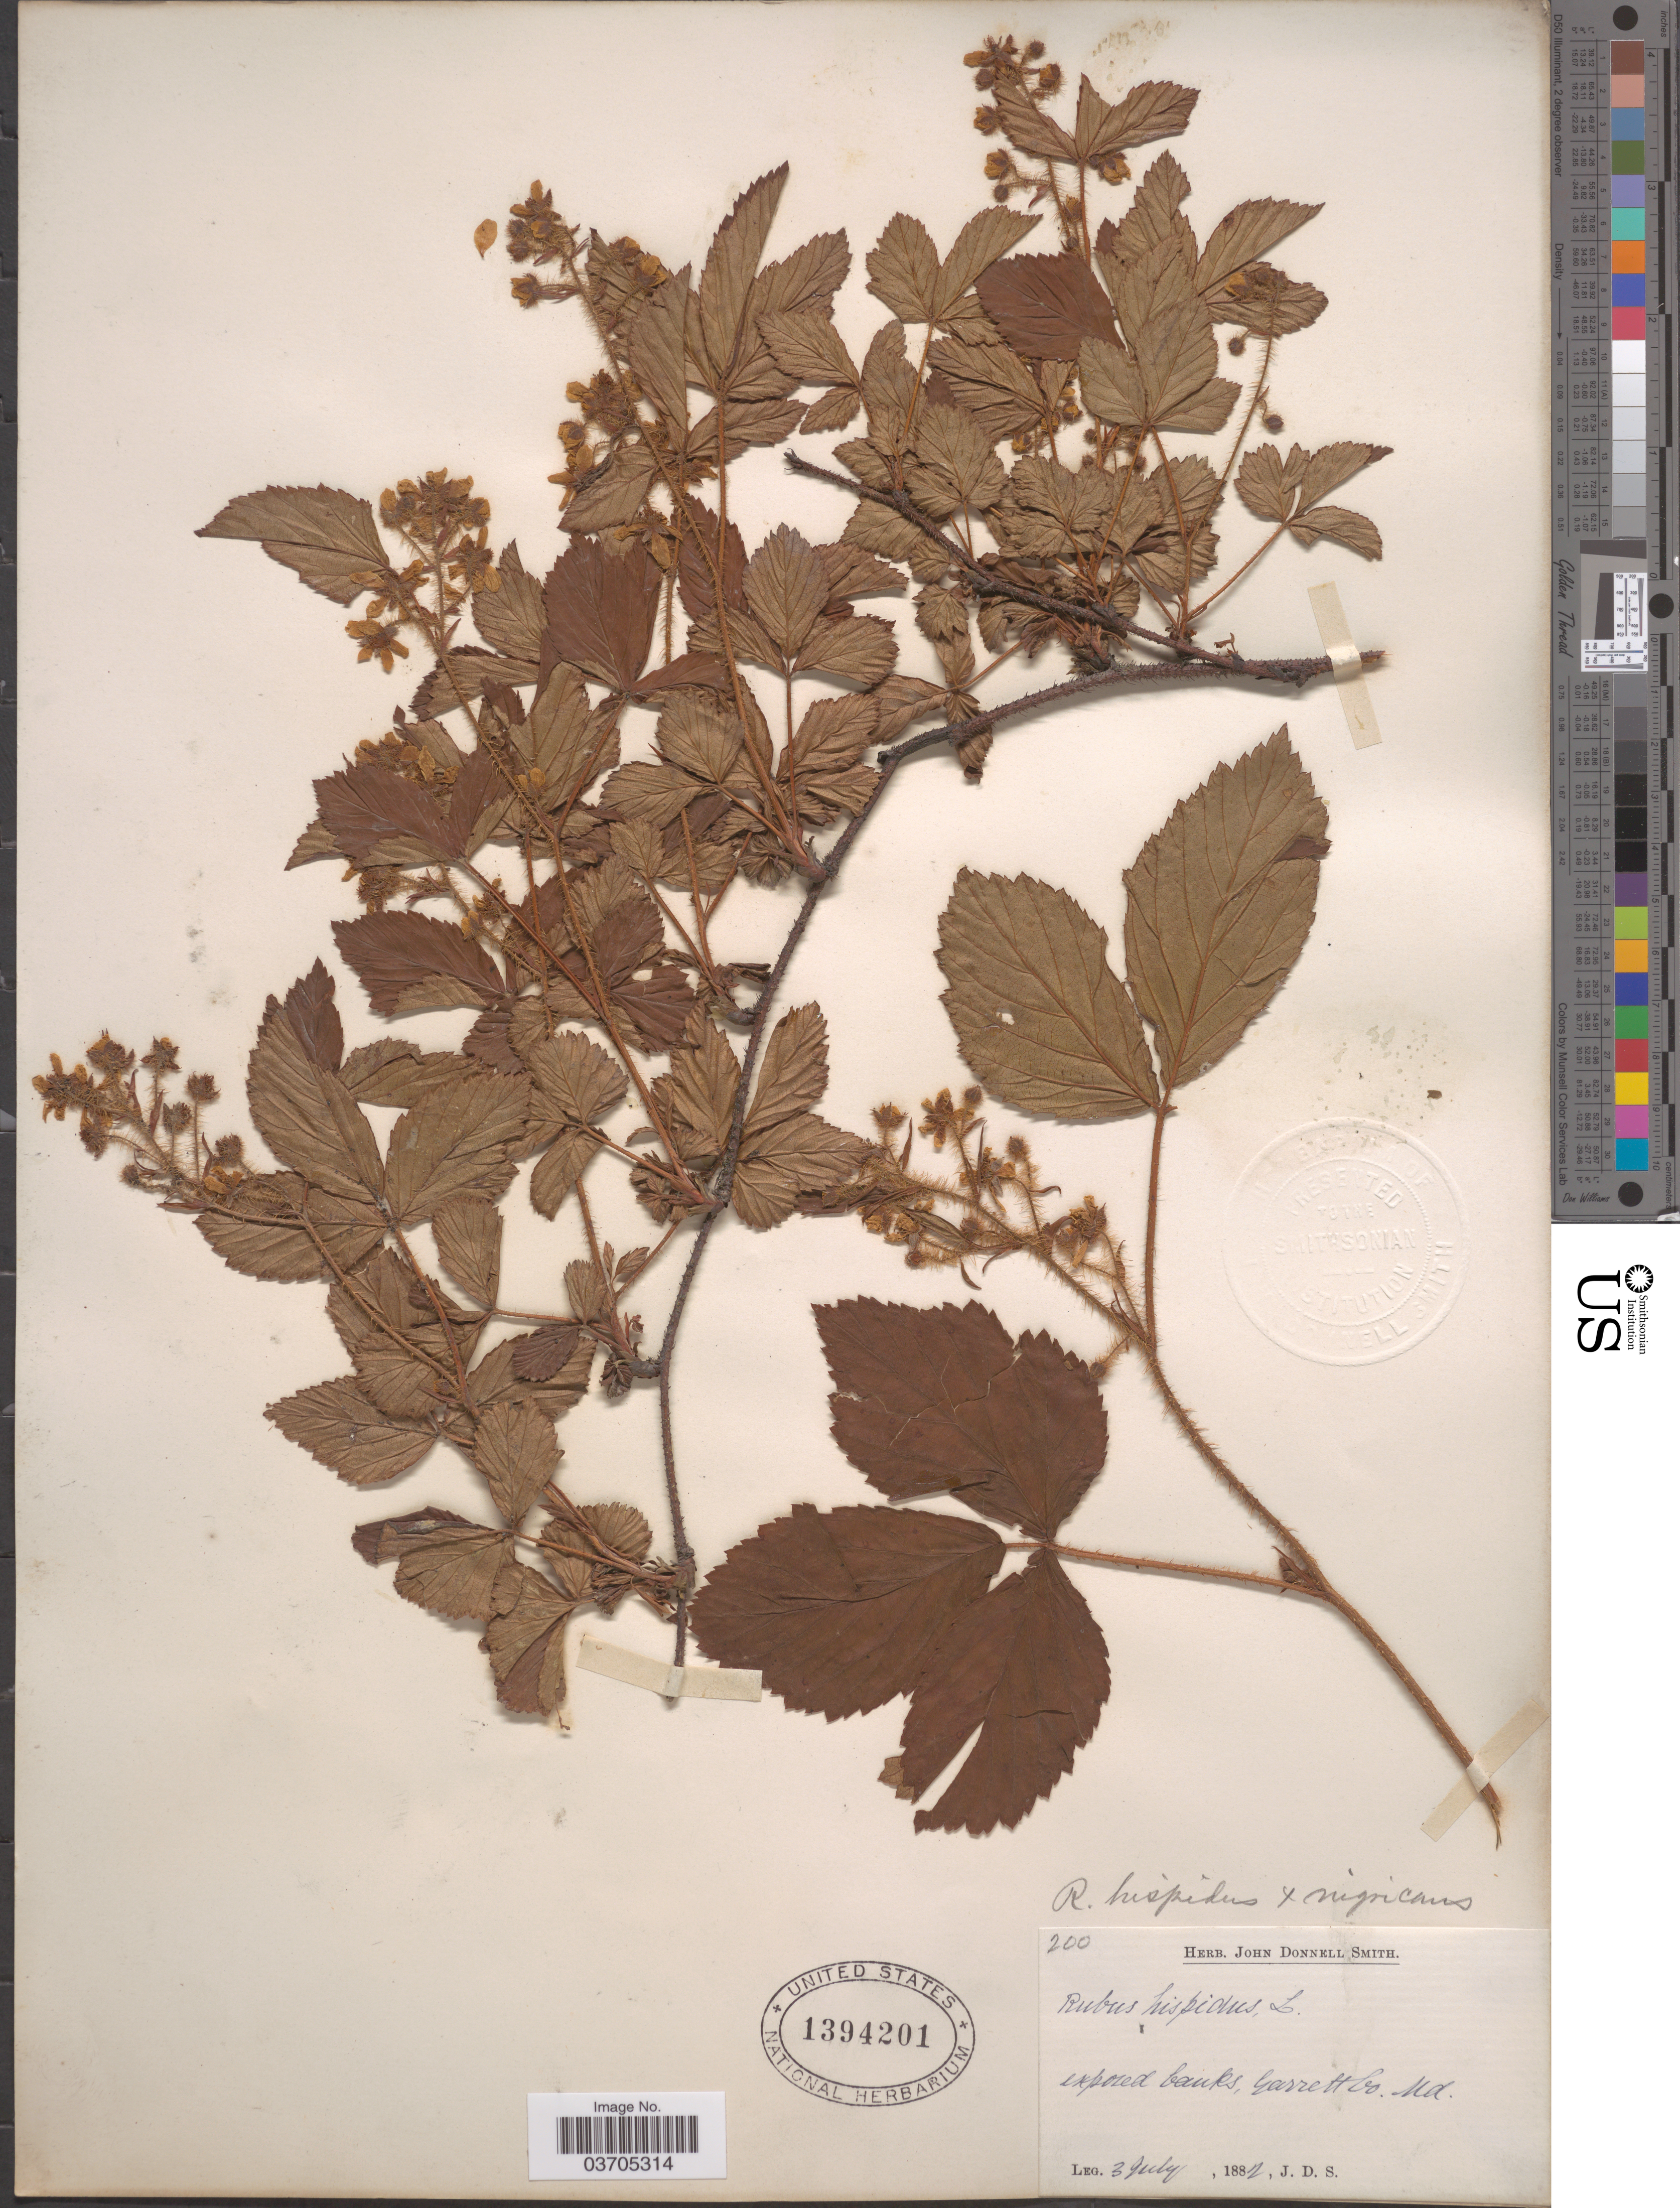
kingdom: Plantae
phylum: Tracheophyta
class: Magnoliopsida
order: Rosales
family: Rosaceae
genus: Rubus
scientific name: Rubus hispidus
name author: L.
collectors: J. Donnell Smith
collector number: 200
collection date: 1882-07-03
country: United States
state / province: Maryland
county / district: Garrett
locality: Exposed banks, Garrett Co.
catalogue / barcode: US 1394201